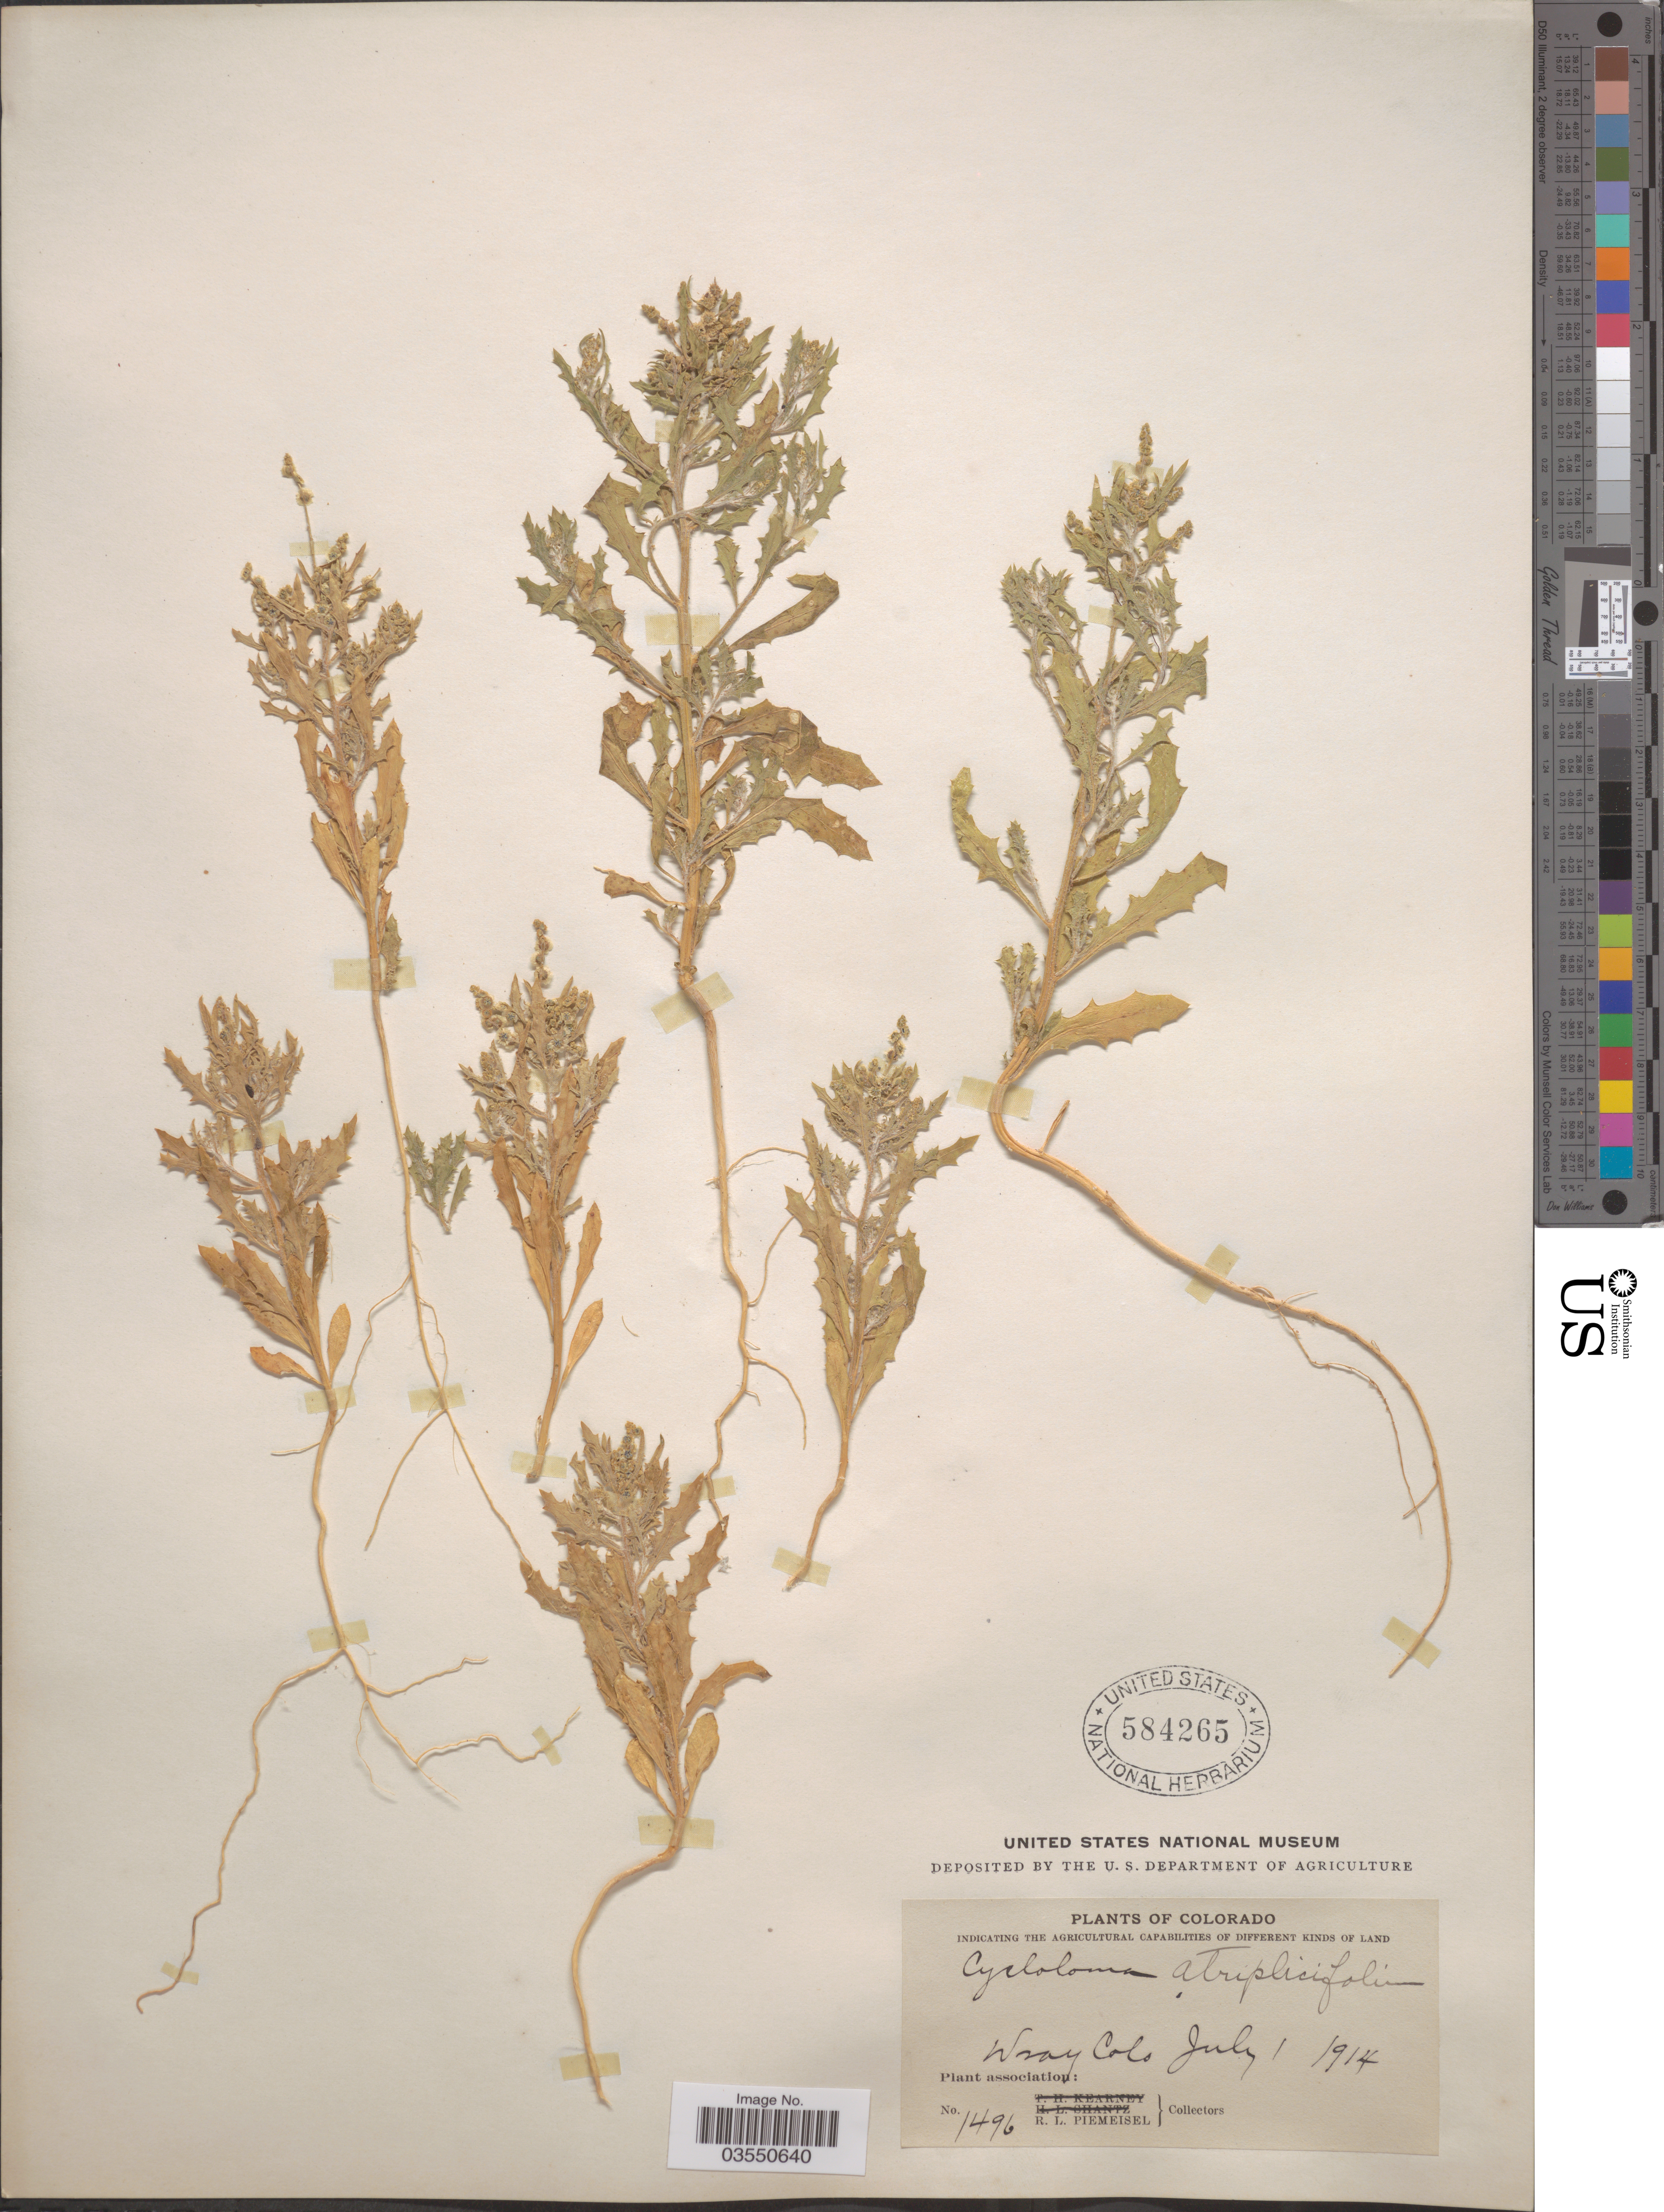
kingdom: Plantae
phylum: Tracheophyta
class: Magnoliopsida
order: Caryophyllales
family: Amaranthaceae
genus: Dysphania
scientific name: Dysphania atriplicifolia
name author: (Spreng.) G. Kadereit et al.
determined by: U.S. National Herbarium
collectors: R. L. Piemeisel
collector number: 1496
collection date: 1914-07-01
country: United States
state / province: Colorado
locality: Wray.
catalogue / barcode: US 584265